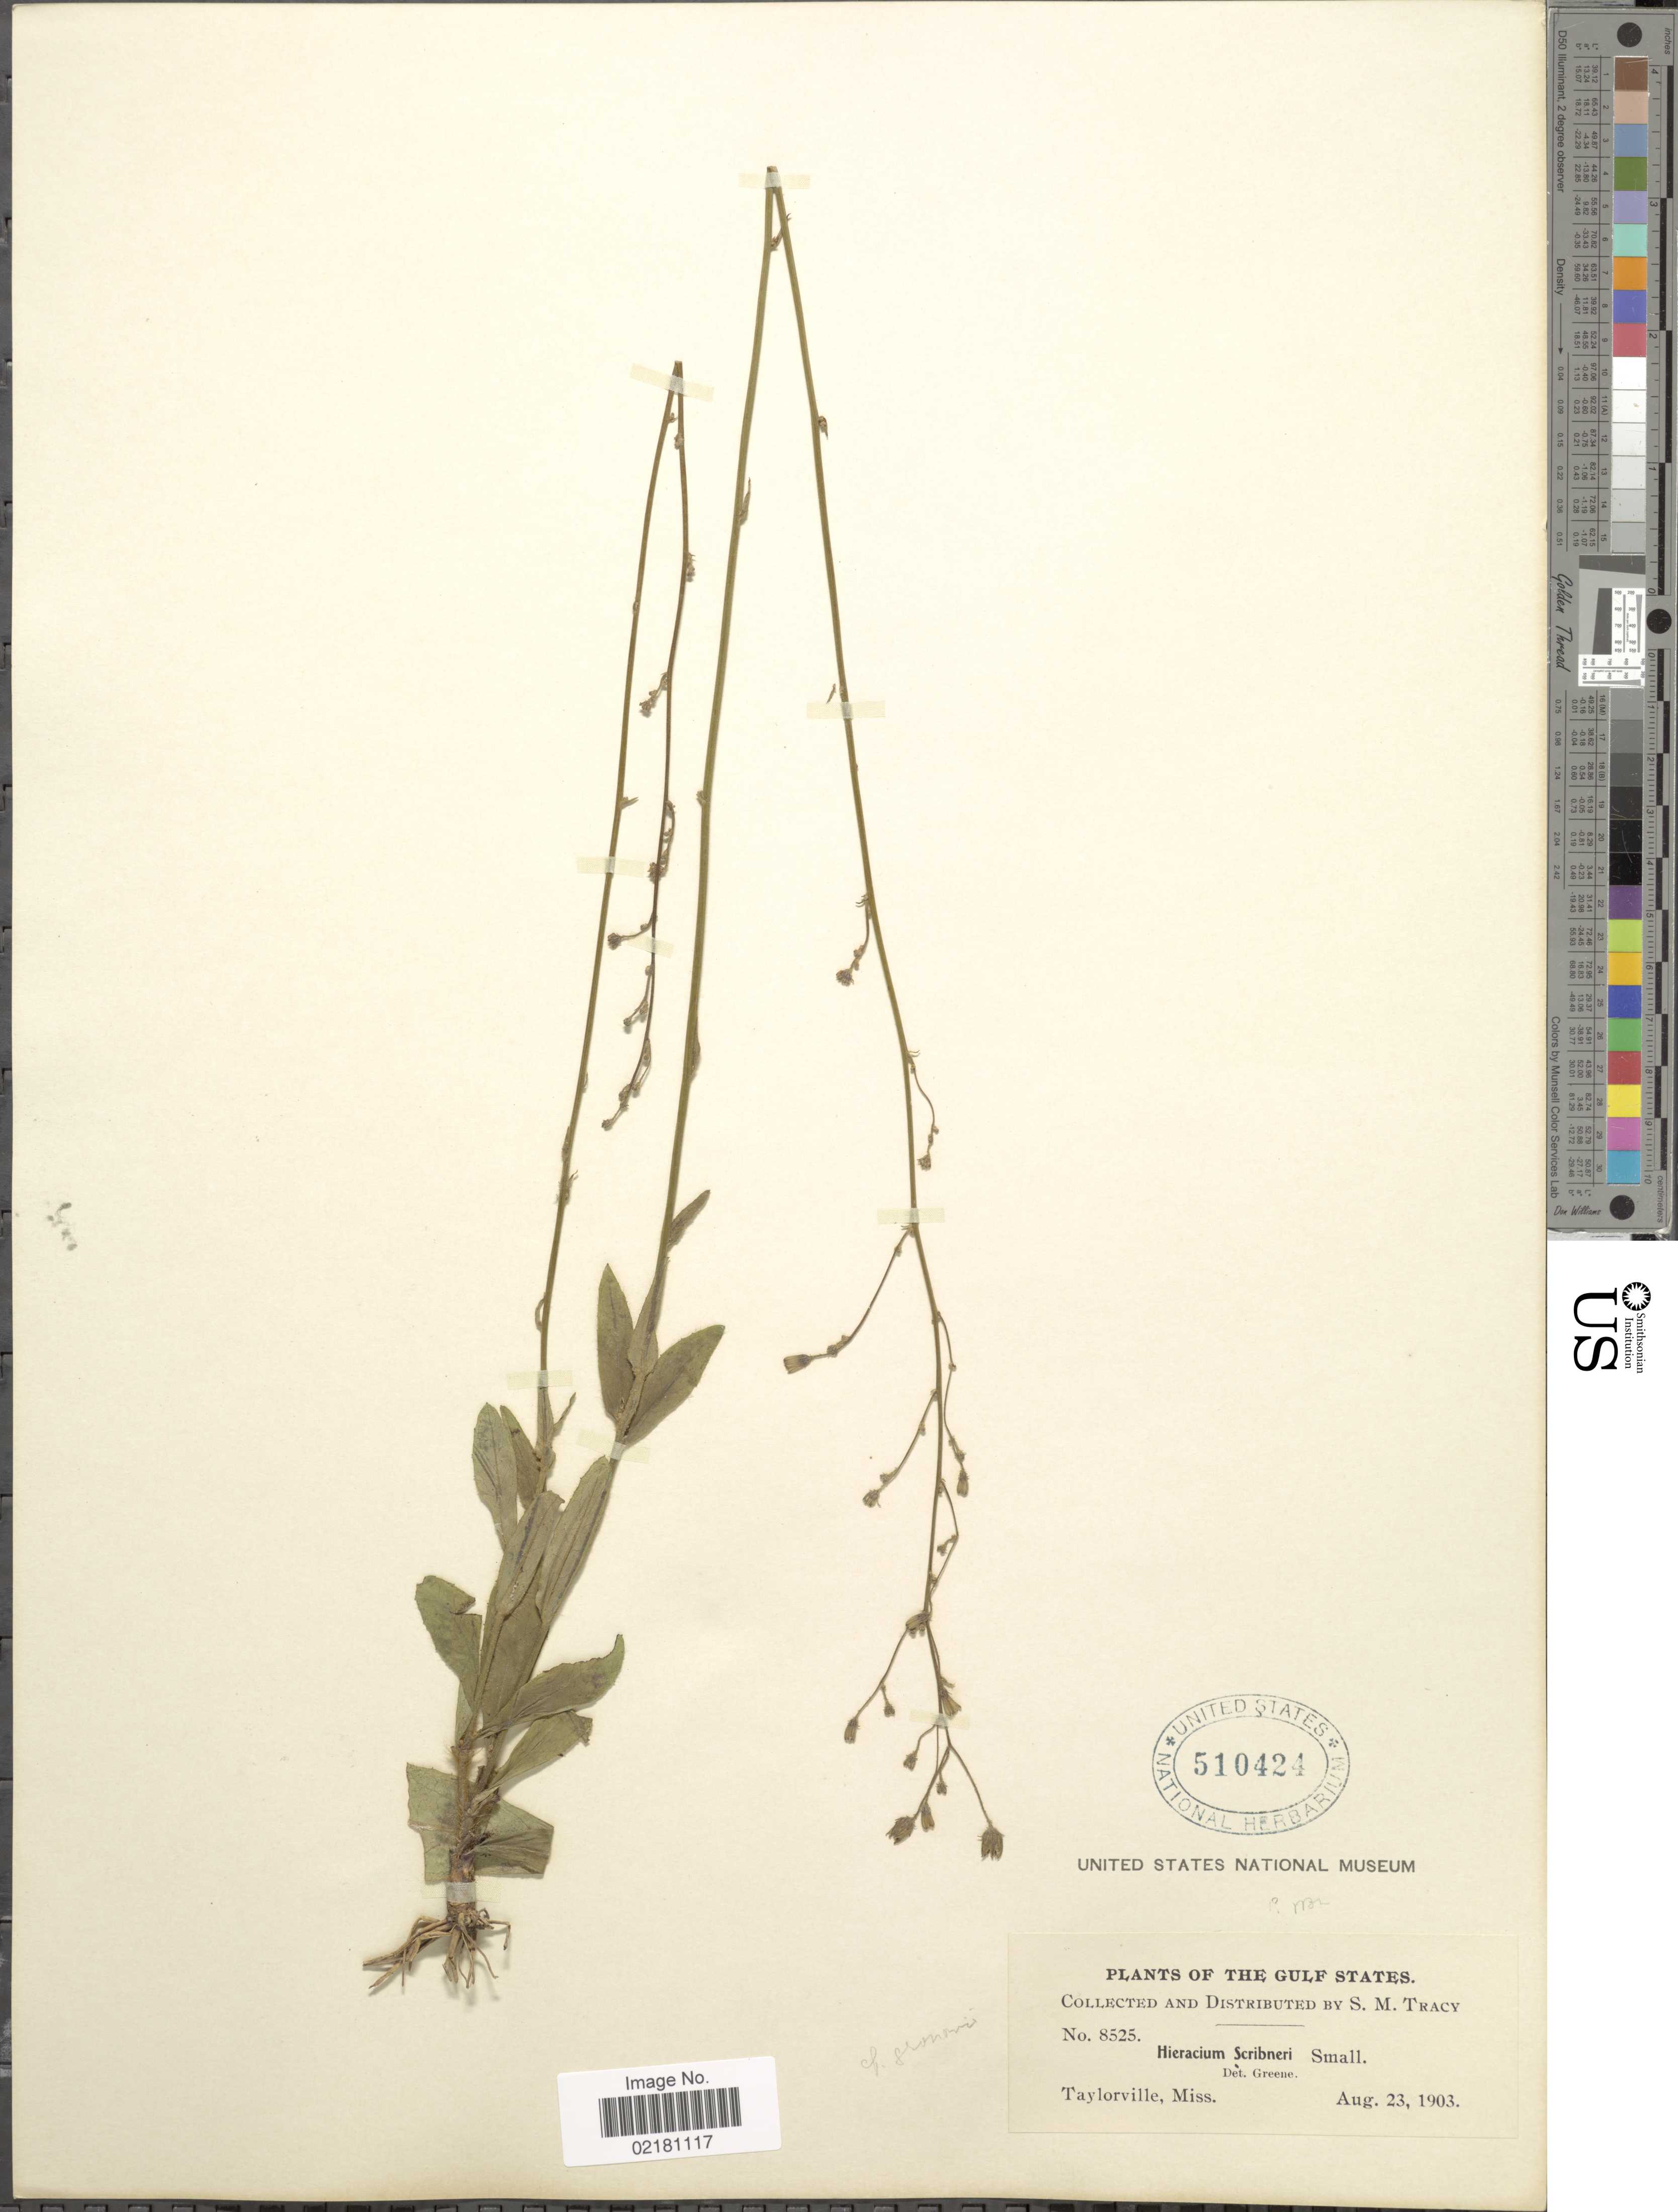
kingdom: Plantae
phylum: Tracheophyta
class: Magnoliopsida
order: Asterales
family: Asteraceae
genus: Hieracium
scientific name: Hieracium scribneri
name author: Small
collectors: S. M. Tracy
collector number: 8525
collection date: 1903-08-23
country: United States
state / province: Mississippi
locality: Gulf States. Taylorville, Miss.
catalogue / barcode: US 510424